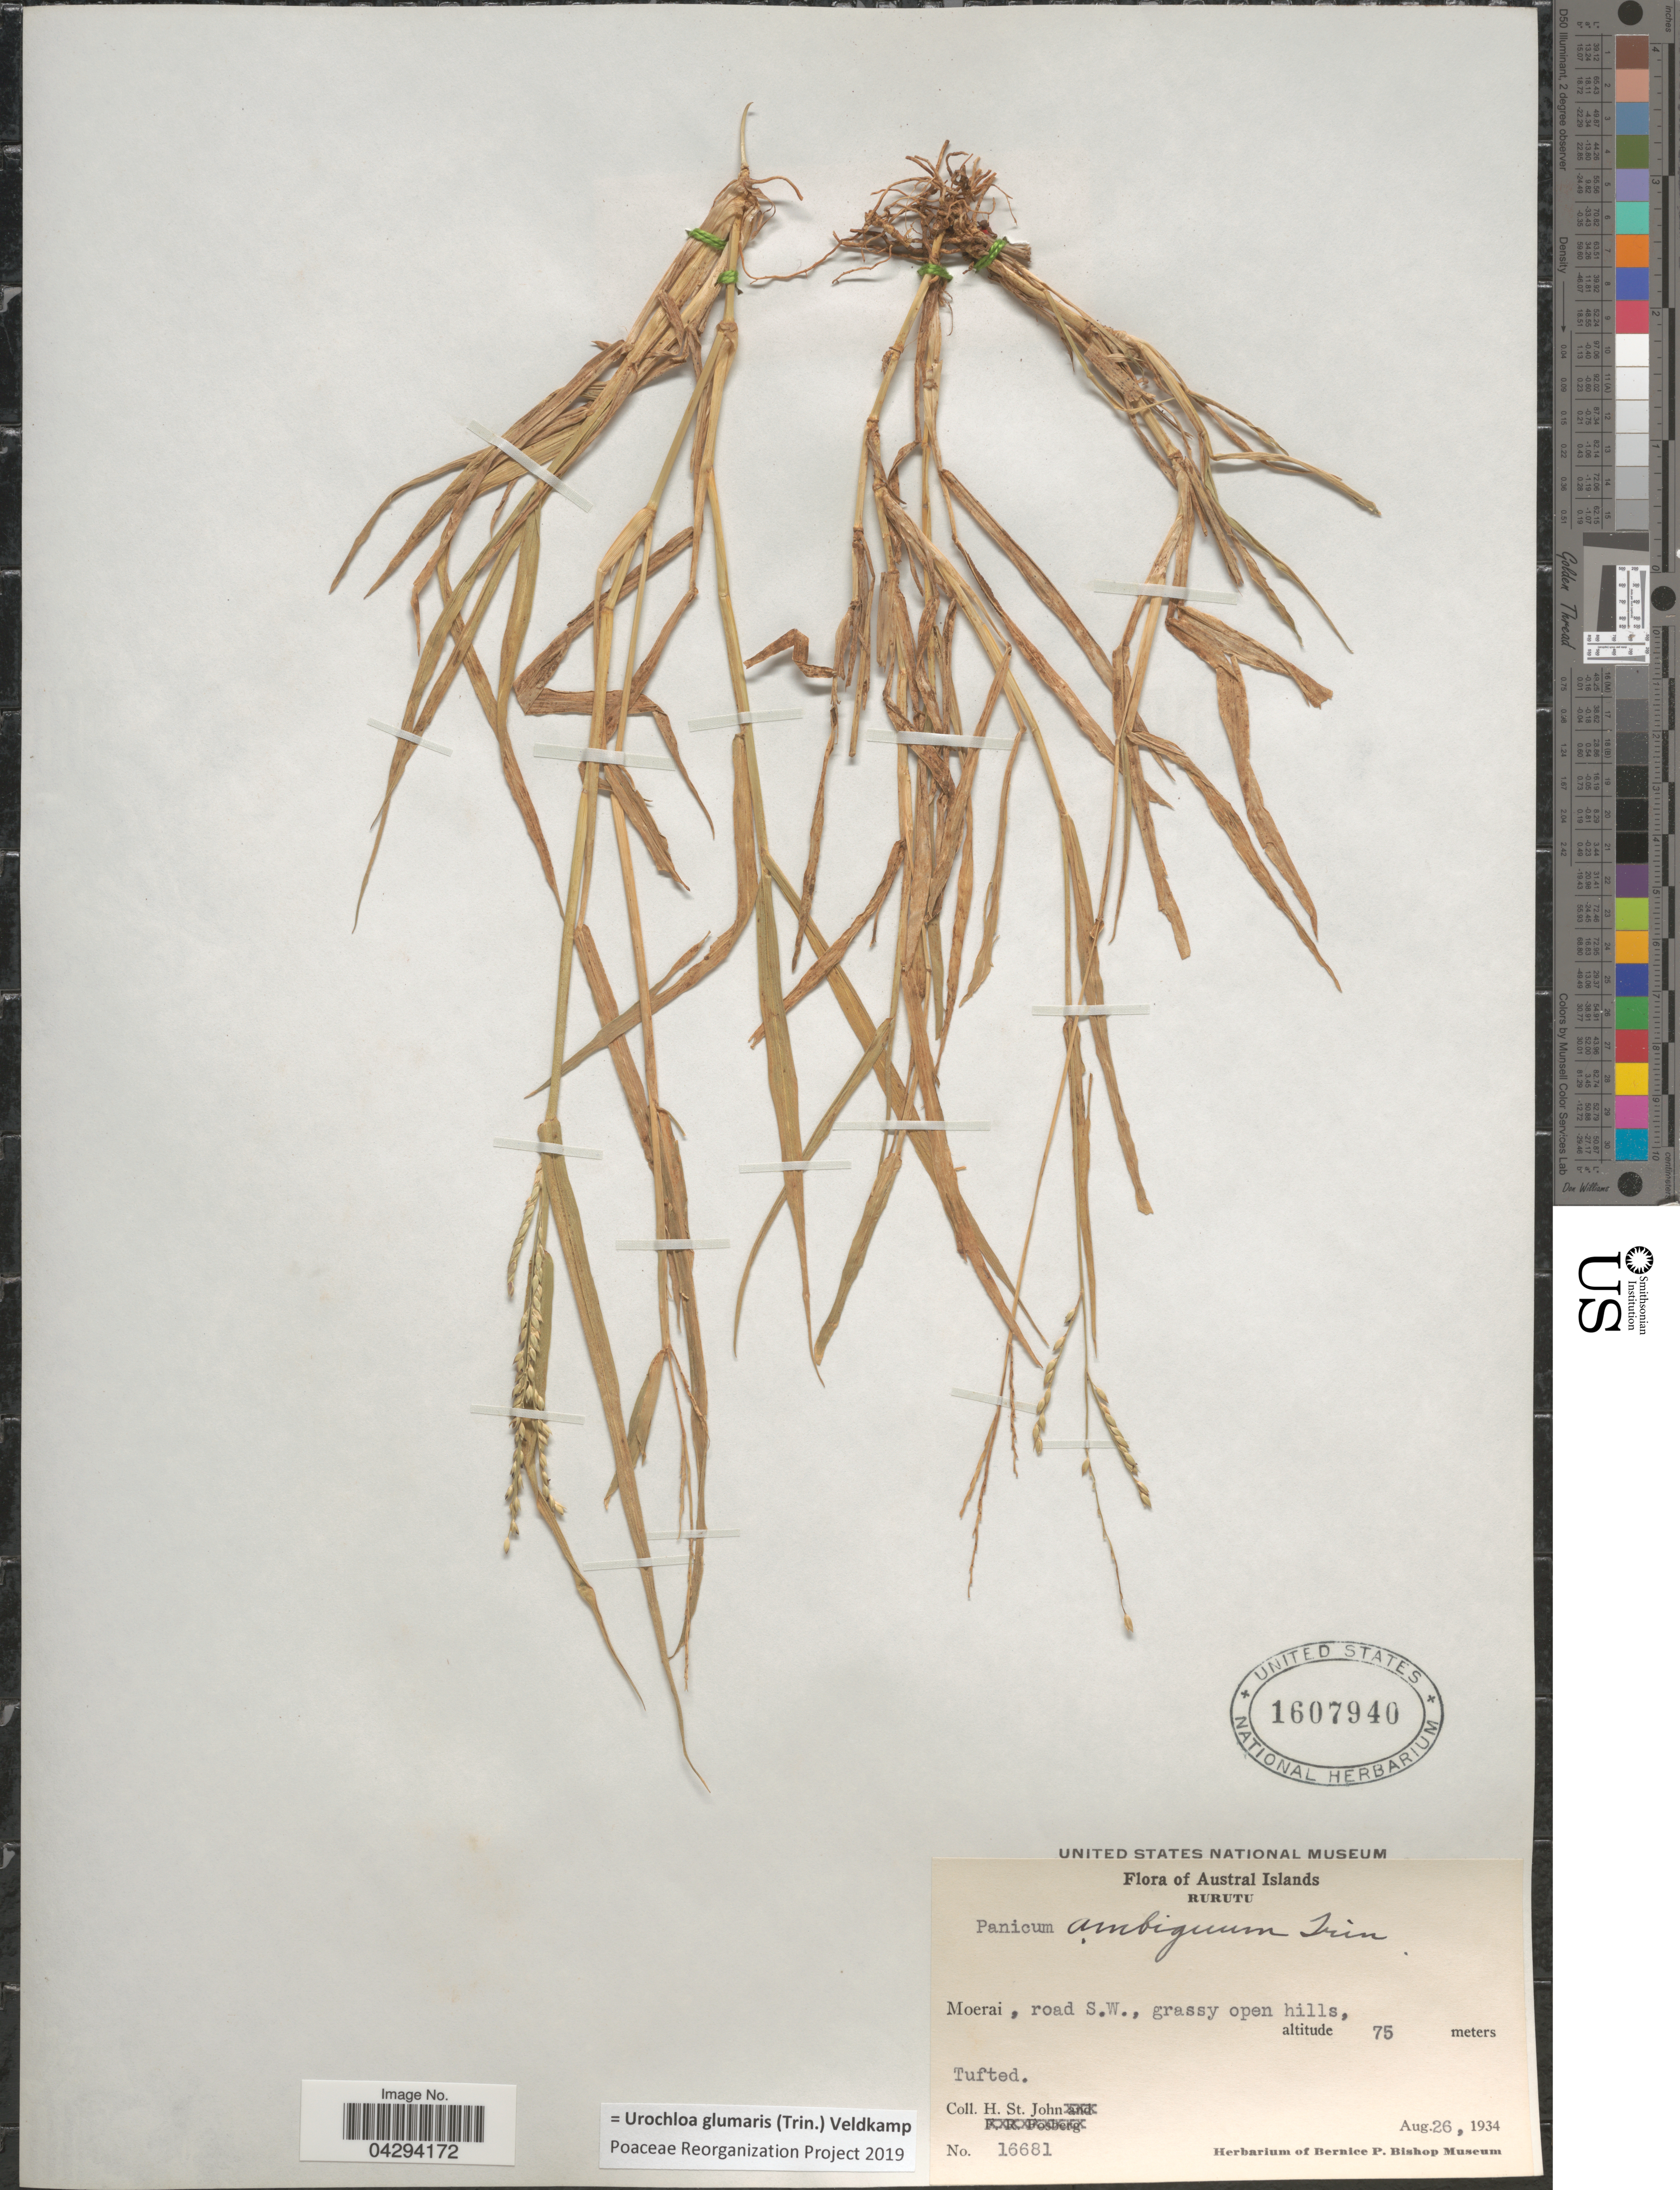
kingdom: Plantae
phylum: Tracheophyta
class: Liliopsida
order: Poales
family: Poaceae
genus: Urochloa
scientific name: Urochloa glumaris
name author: (Trin.) Veldkamp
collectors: H. St. John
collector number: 16681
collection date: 1934-08-26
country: French Polynesia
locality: Austral Islands. Rurutu. Moerai, road S.W., grassy open hills.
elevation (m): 75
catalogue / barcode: US 1607940